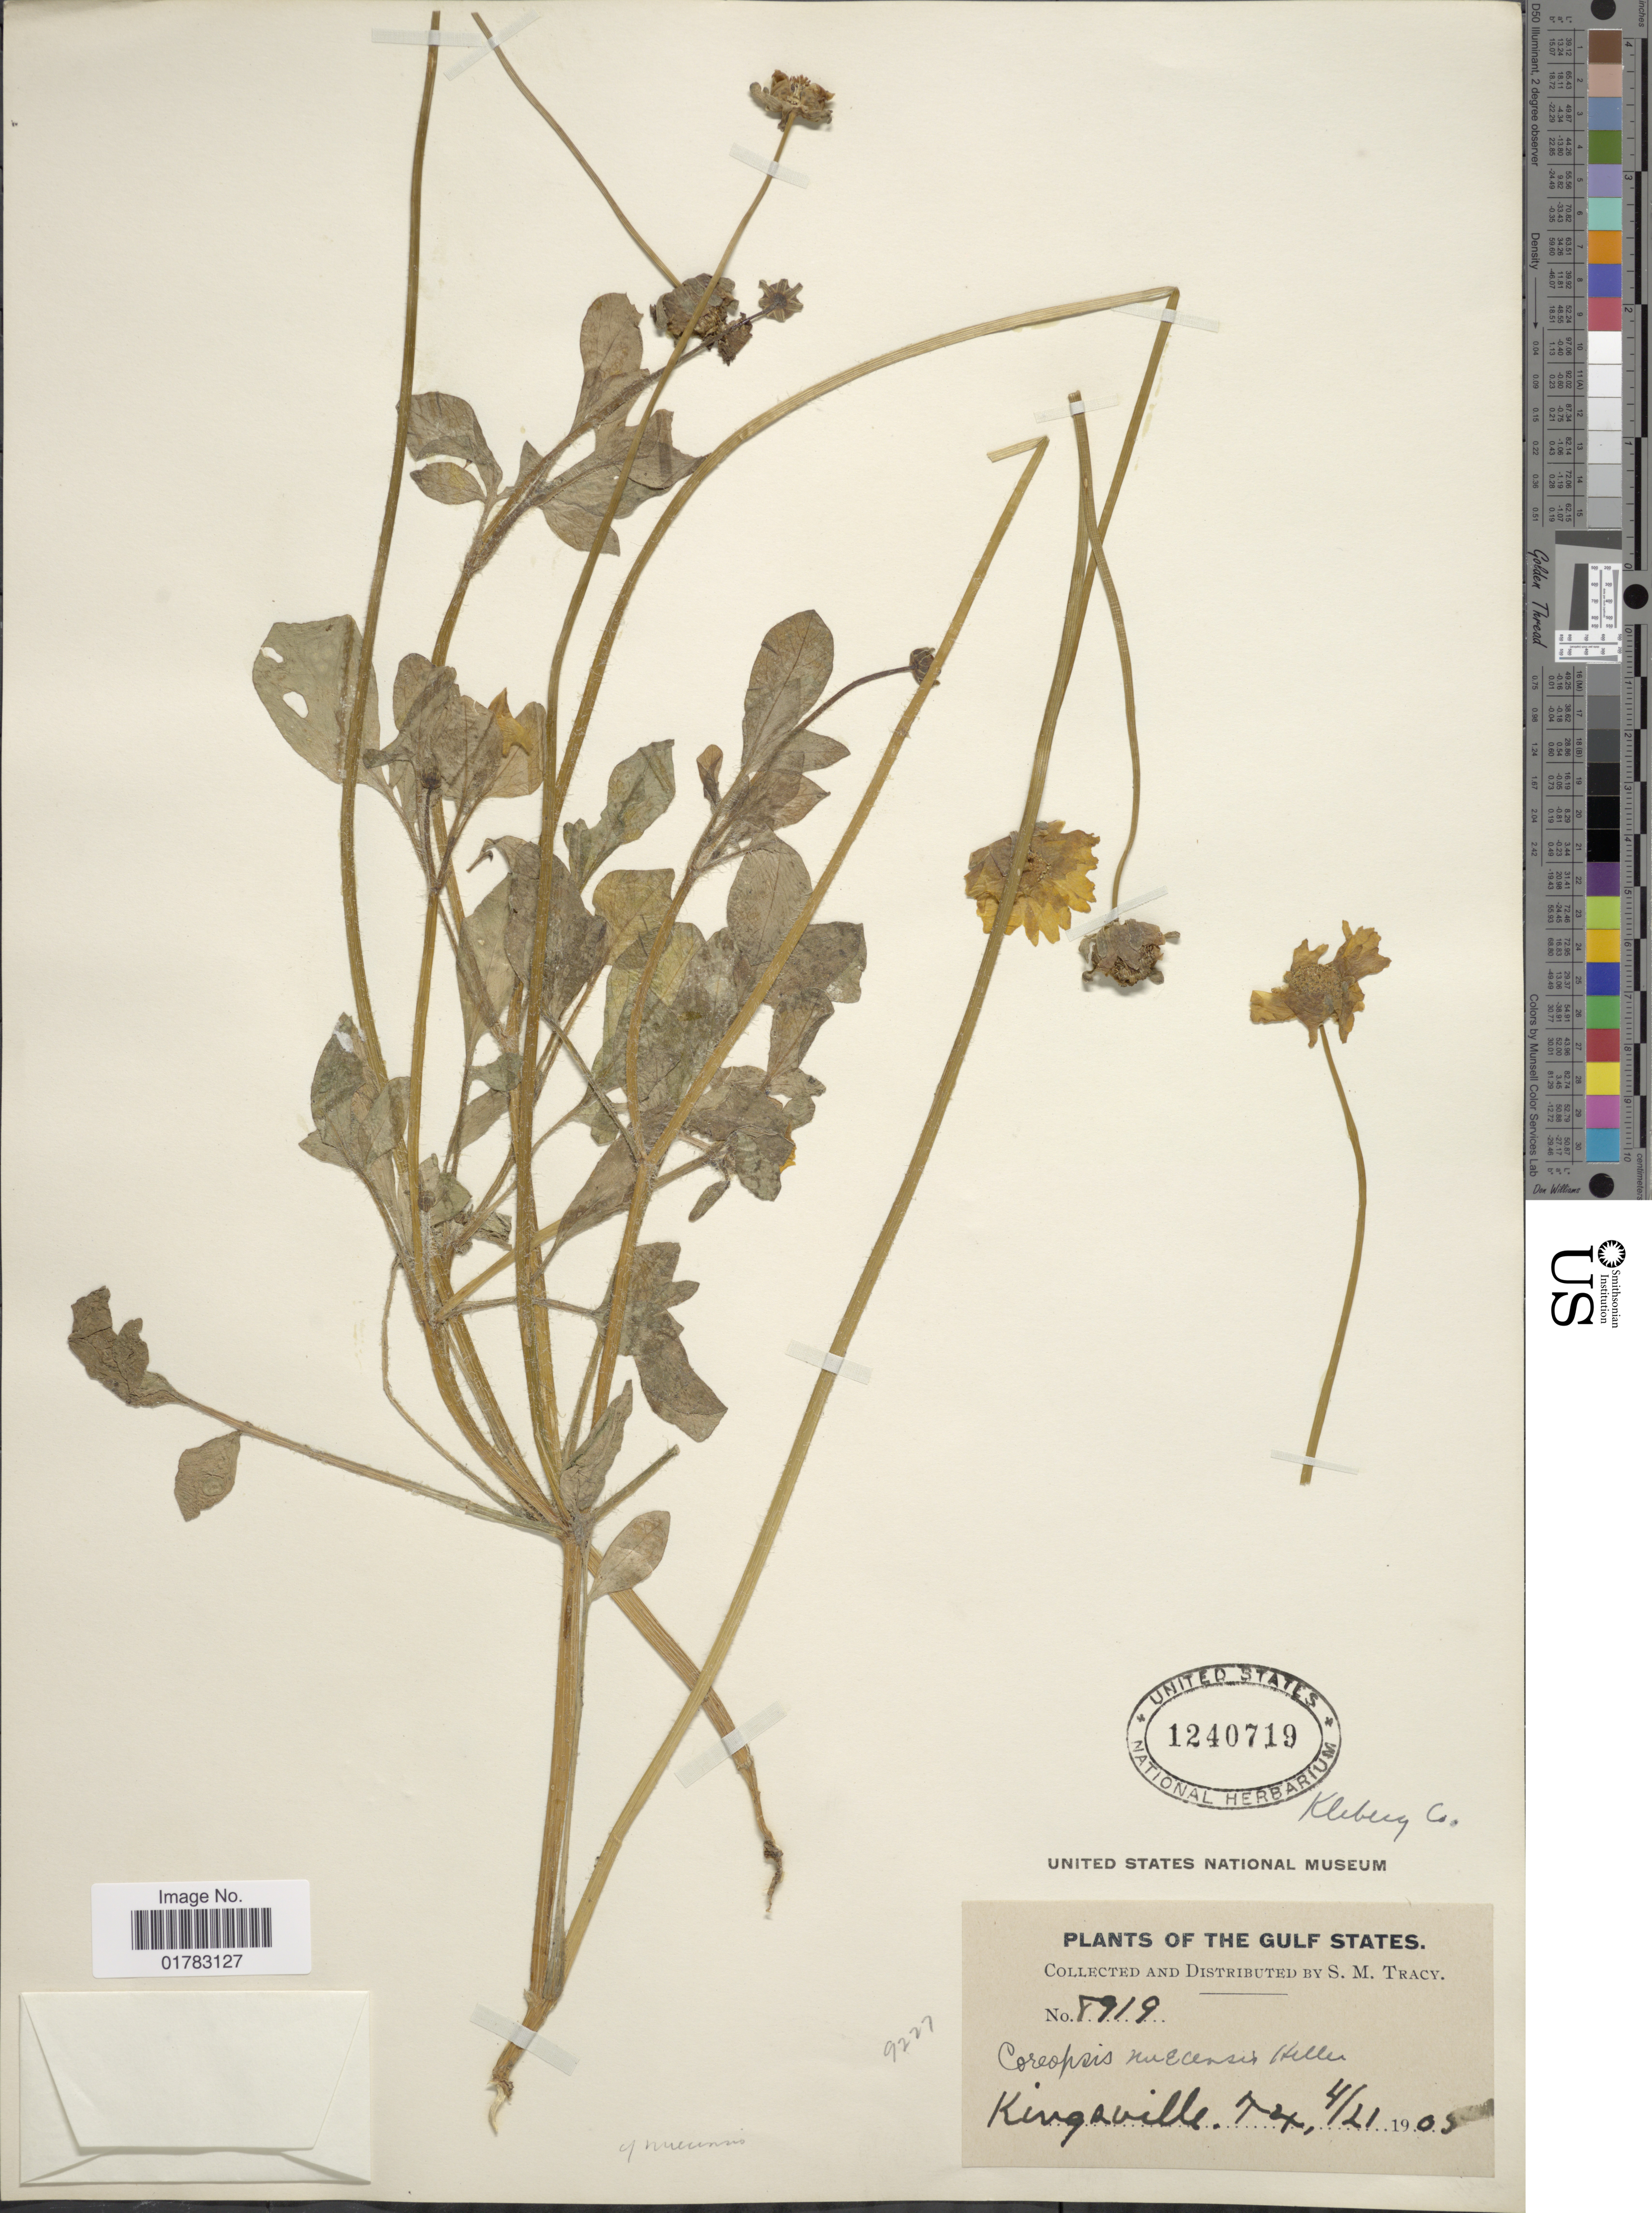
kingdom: Plantae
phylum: Tracheophyta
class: Magnoliopsida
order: Asterales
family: Asteraceae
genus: Coreopsis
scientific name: Coreopsis nuecensis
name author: A. Heller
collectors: S. M. Tracy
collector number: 8919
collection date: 1903-04-21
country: United States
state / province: Texas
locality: Kingsville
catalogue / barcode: US 1240719